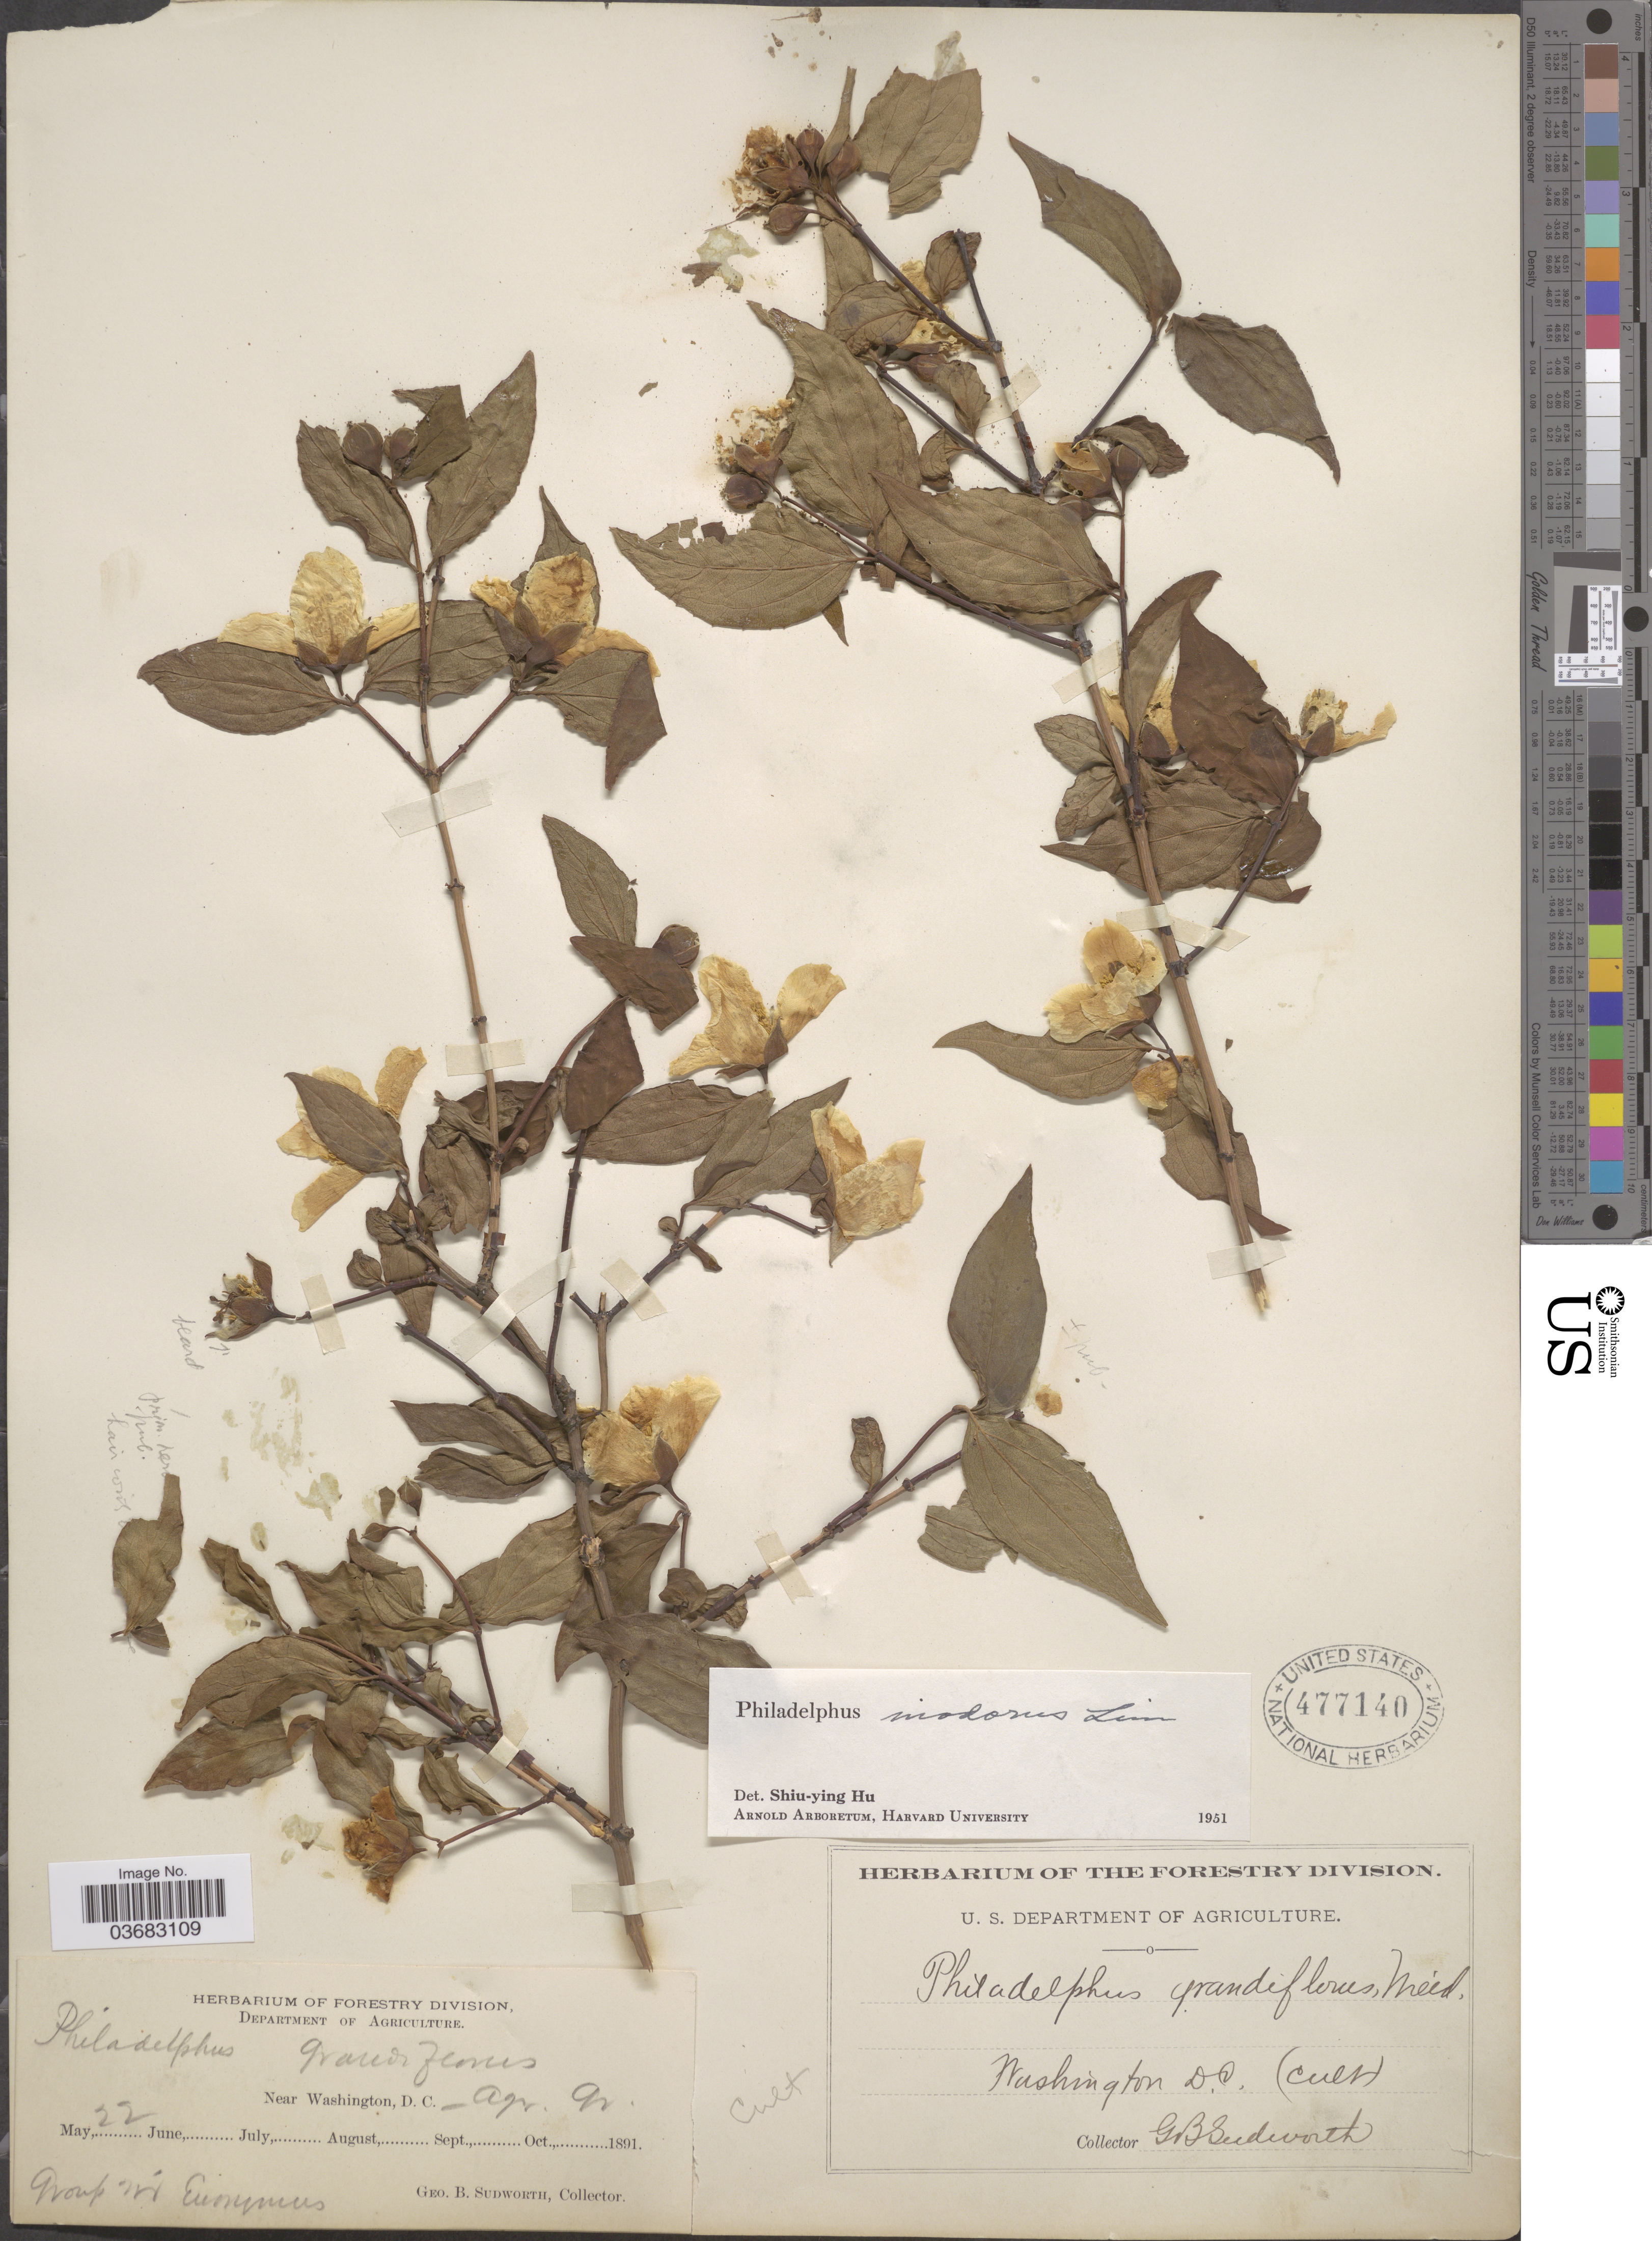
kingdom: Plantae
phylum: Tracheophyta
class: Magnoliopsida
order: Cornales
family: Hydrangeaceae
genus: Philadelphus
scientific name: Philadelphus inodorus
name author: L.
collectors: G. B. Sudworth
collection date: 1891-06-22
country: United States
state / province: District of Columbia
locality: Near Washington, D. C. Agr. Gr.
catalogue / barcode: US 477140